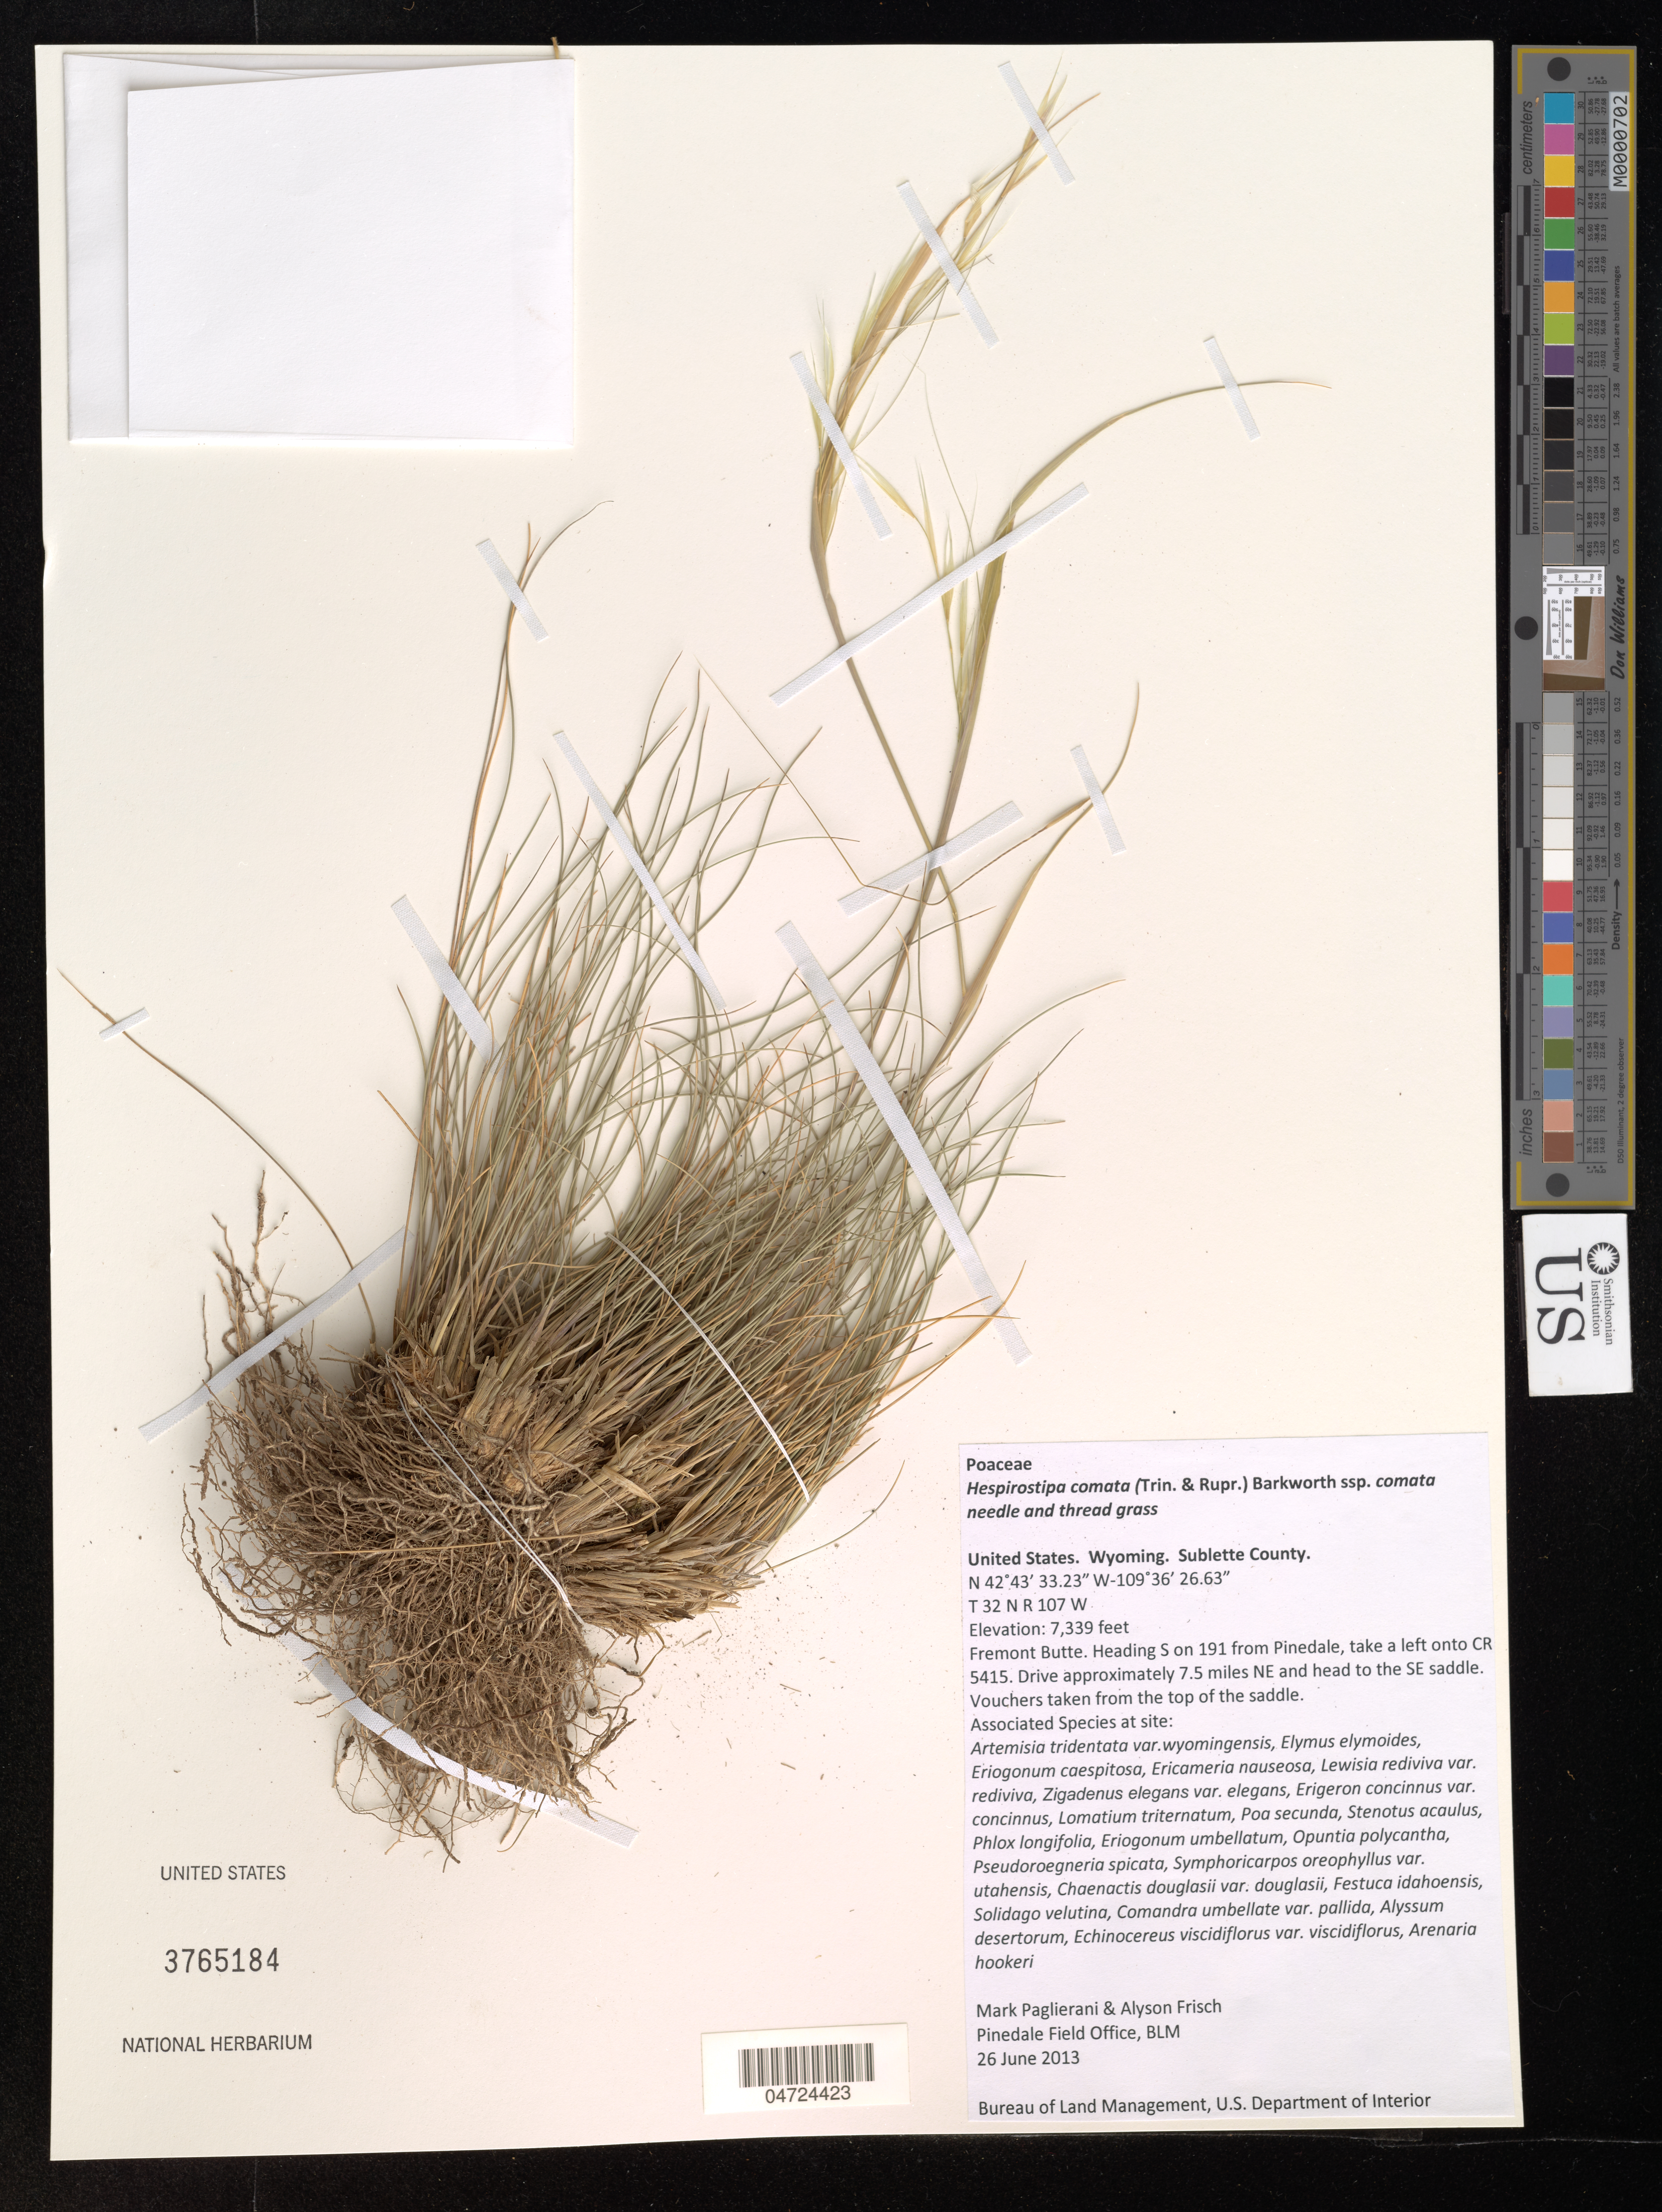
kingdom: Plantae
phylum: Tracheophyta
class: Liliopsida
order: Poales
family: Poaceae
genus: Hesperostipa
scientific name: Hesperostipa comata subsp. comata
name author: (Trin. & Rupr.) Barkworth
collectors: M. Paglierani & A. Frisch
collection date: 2013-06-26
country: United States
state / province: Wyoming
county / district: Sublette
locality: Sublette County. Fremont Butte. Heading S on 191 from Pinedale, take a left onto CR 5415. Drive approximately 7.5 miles NE and head to the SE saddle.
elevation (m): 2237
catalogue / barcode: US 3765184